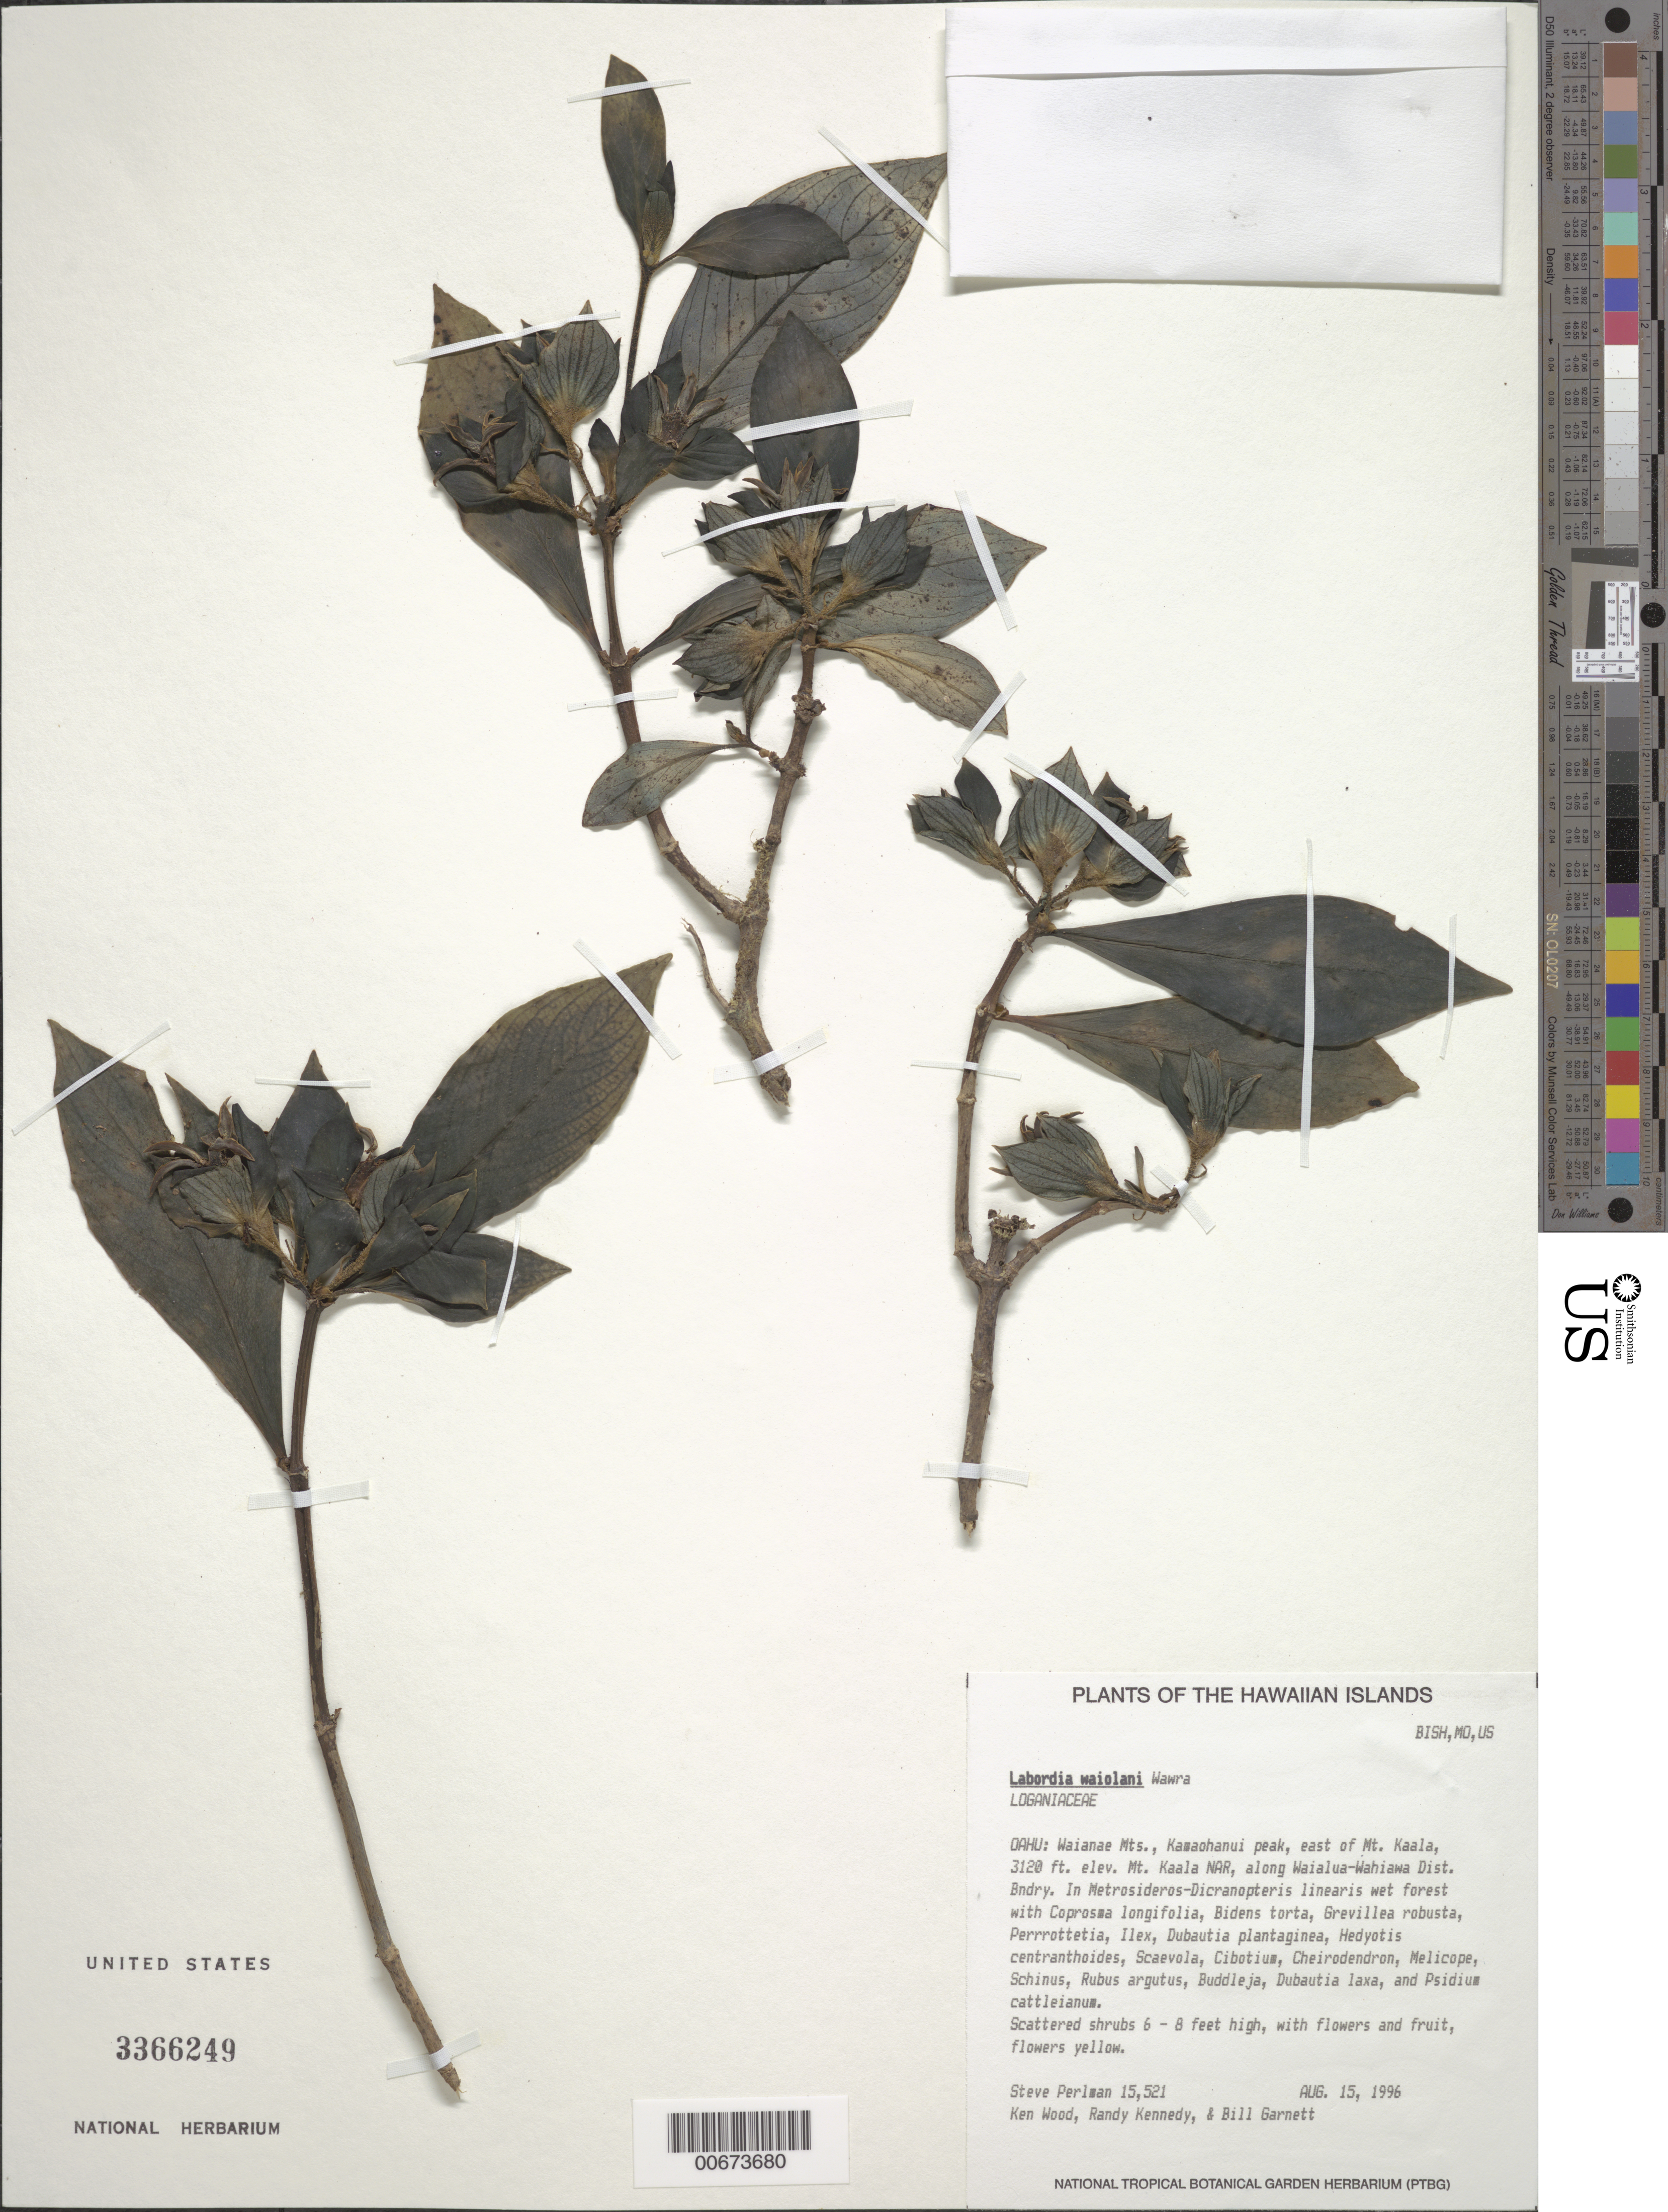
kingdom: Plantae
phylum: Tracheophyta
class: Magnoliopsida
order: Gentianales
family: Loganiaceae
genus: Geniostoma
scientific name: Geniostoma waiolani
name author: (Wawra) Byng & Christenh.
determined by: Wagner, W. L., (BOT), Smithsonian Institution - National Museum of Natural History (UNITED STATES)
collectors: S. P. Perlman, K. Wood, R. Kennedy & B. Garnett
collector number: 15521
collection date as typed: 15 Aug 1996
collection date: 1996-08-15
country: United States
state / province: Hawaii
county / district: Honolulu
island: Oahu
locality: Wai'anae Mts., Kamaohanui peak, E of Mt. Ka'ala, Mt. Ka'ala NAR, along Waialua-Wahiawa Dost. Boundary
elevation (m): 951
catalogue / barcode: US 3366249